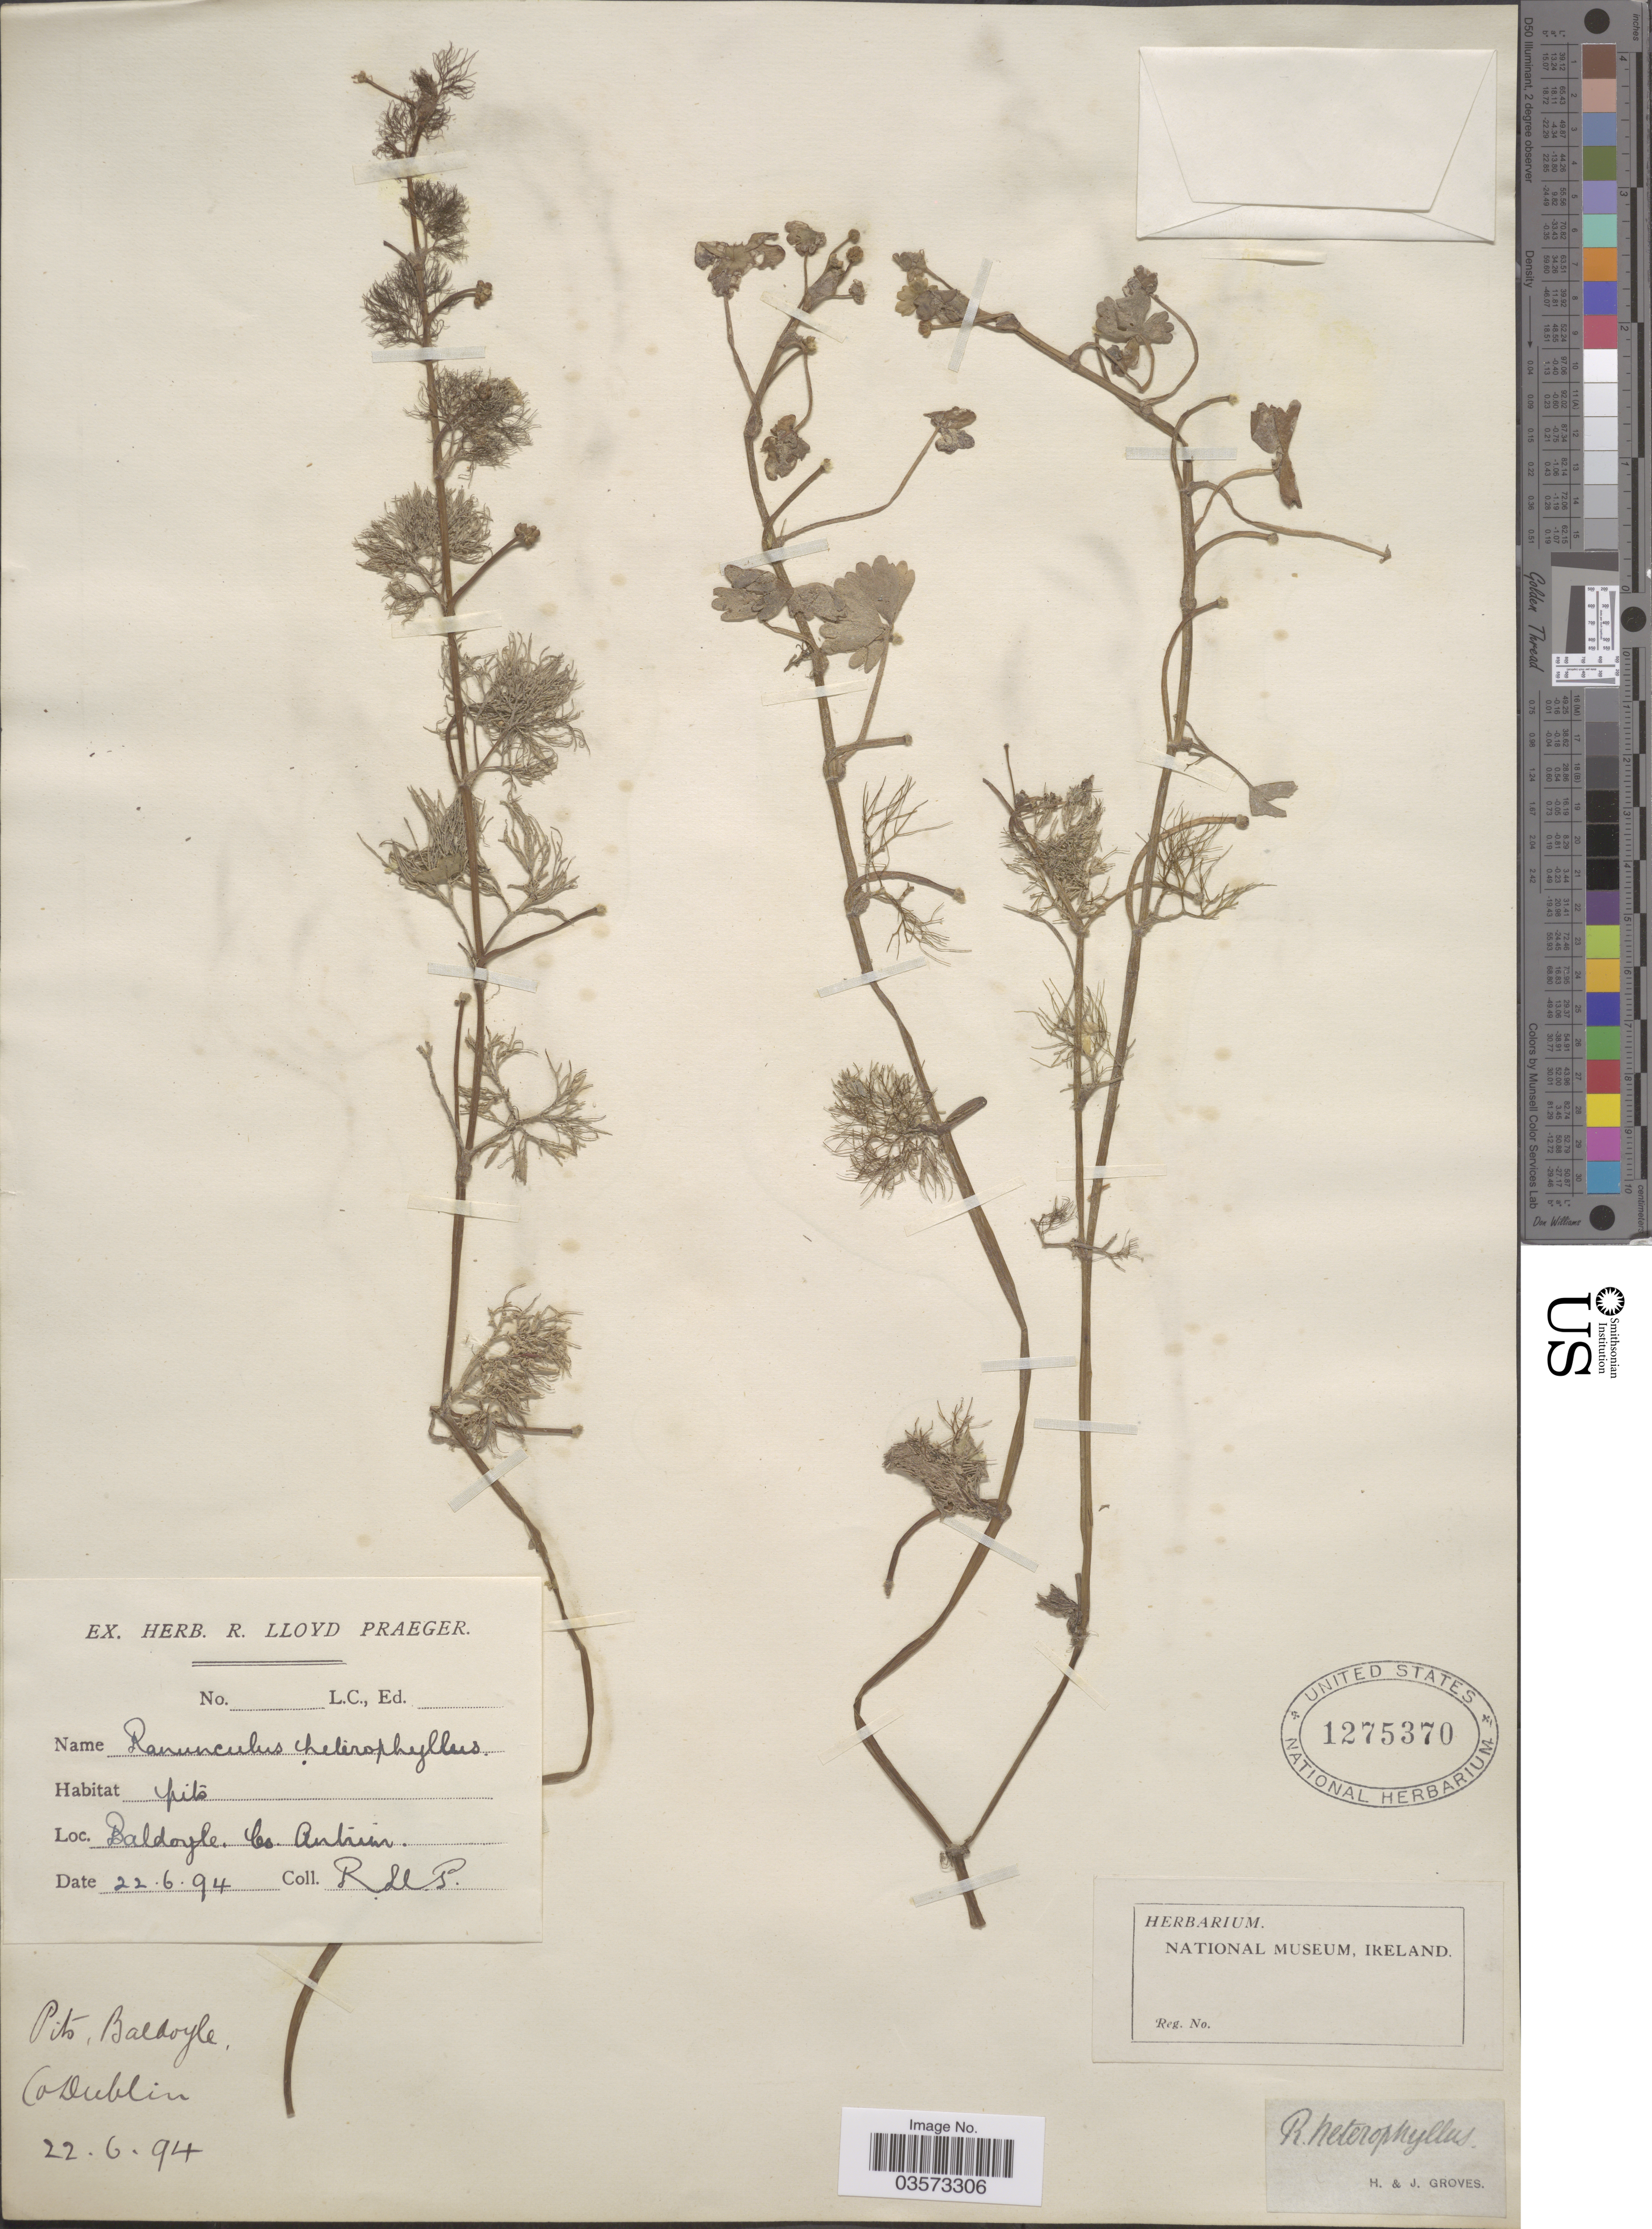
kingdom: Plantae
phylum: Tracheophyta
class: Magnoliopsida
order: Ranunculales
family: Ranunculaceae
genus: Ranunculus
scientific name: Ranunculus aquatilis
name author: L.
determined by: Strong, Mark T., (BOT), Smithsonian Institution - National Museum of Natural History (UNITED STATES)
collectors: R. Praeger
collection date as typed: Transcribed d/m/y: 22/6/94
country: Ireland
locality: Baldoyle Co Ant [illegible text]. Dublin.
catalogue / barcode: US 1275370